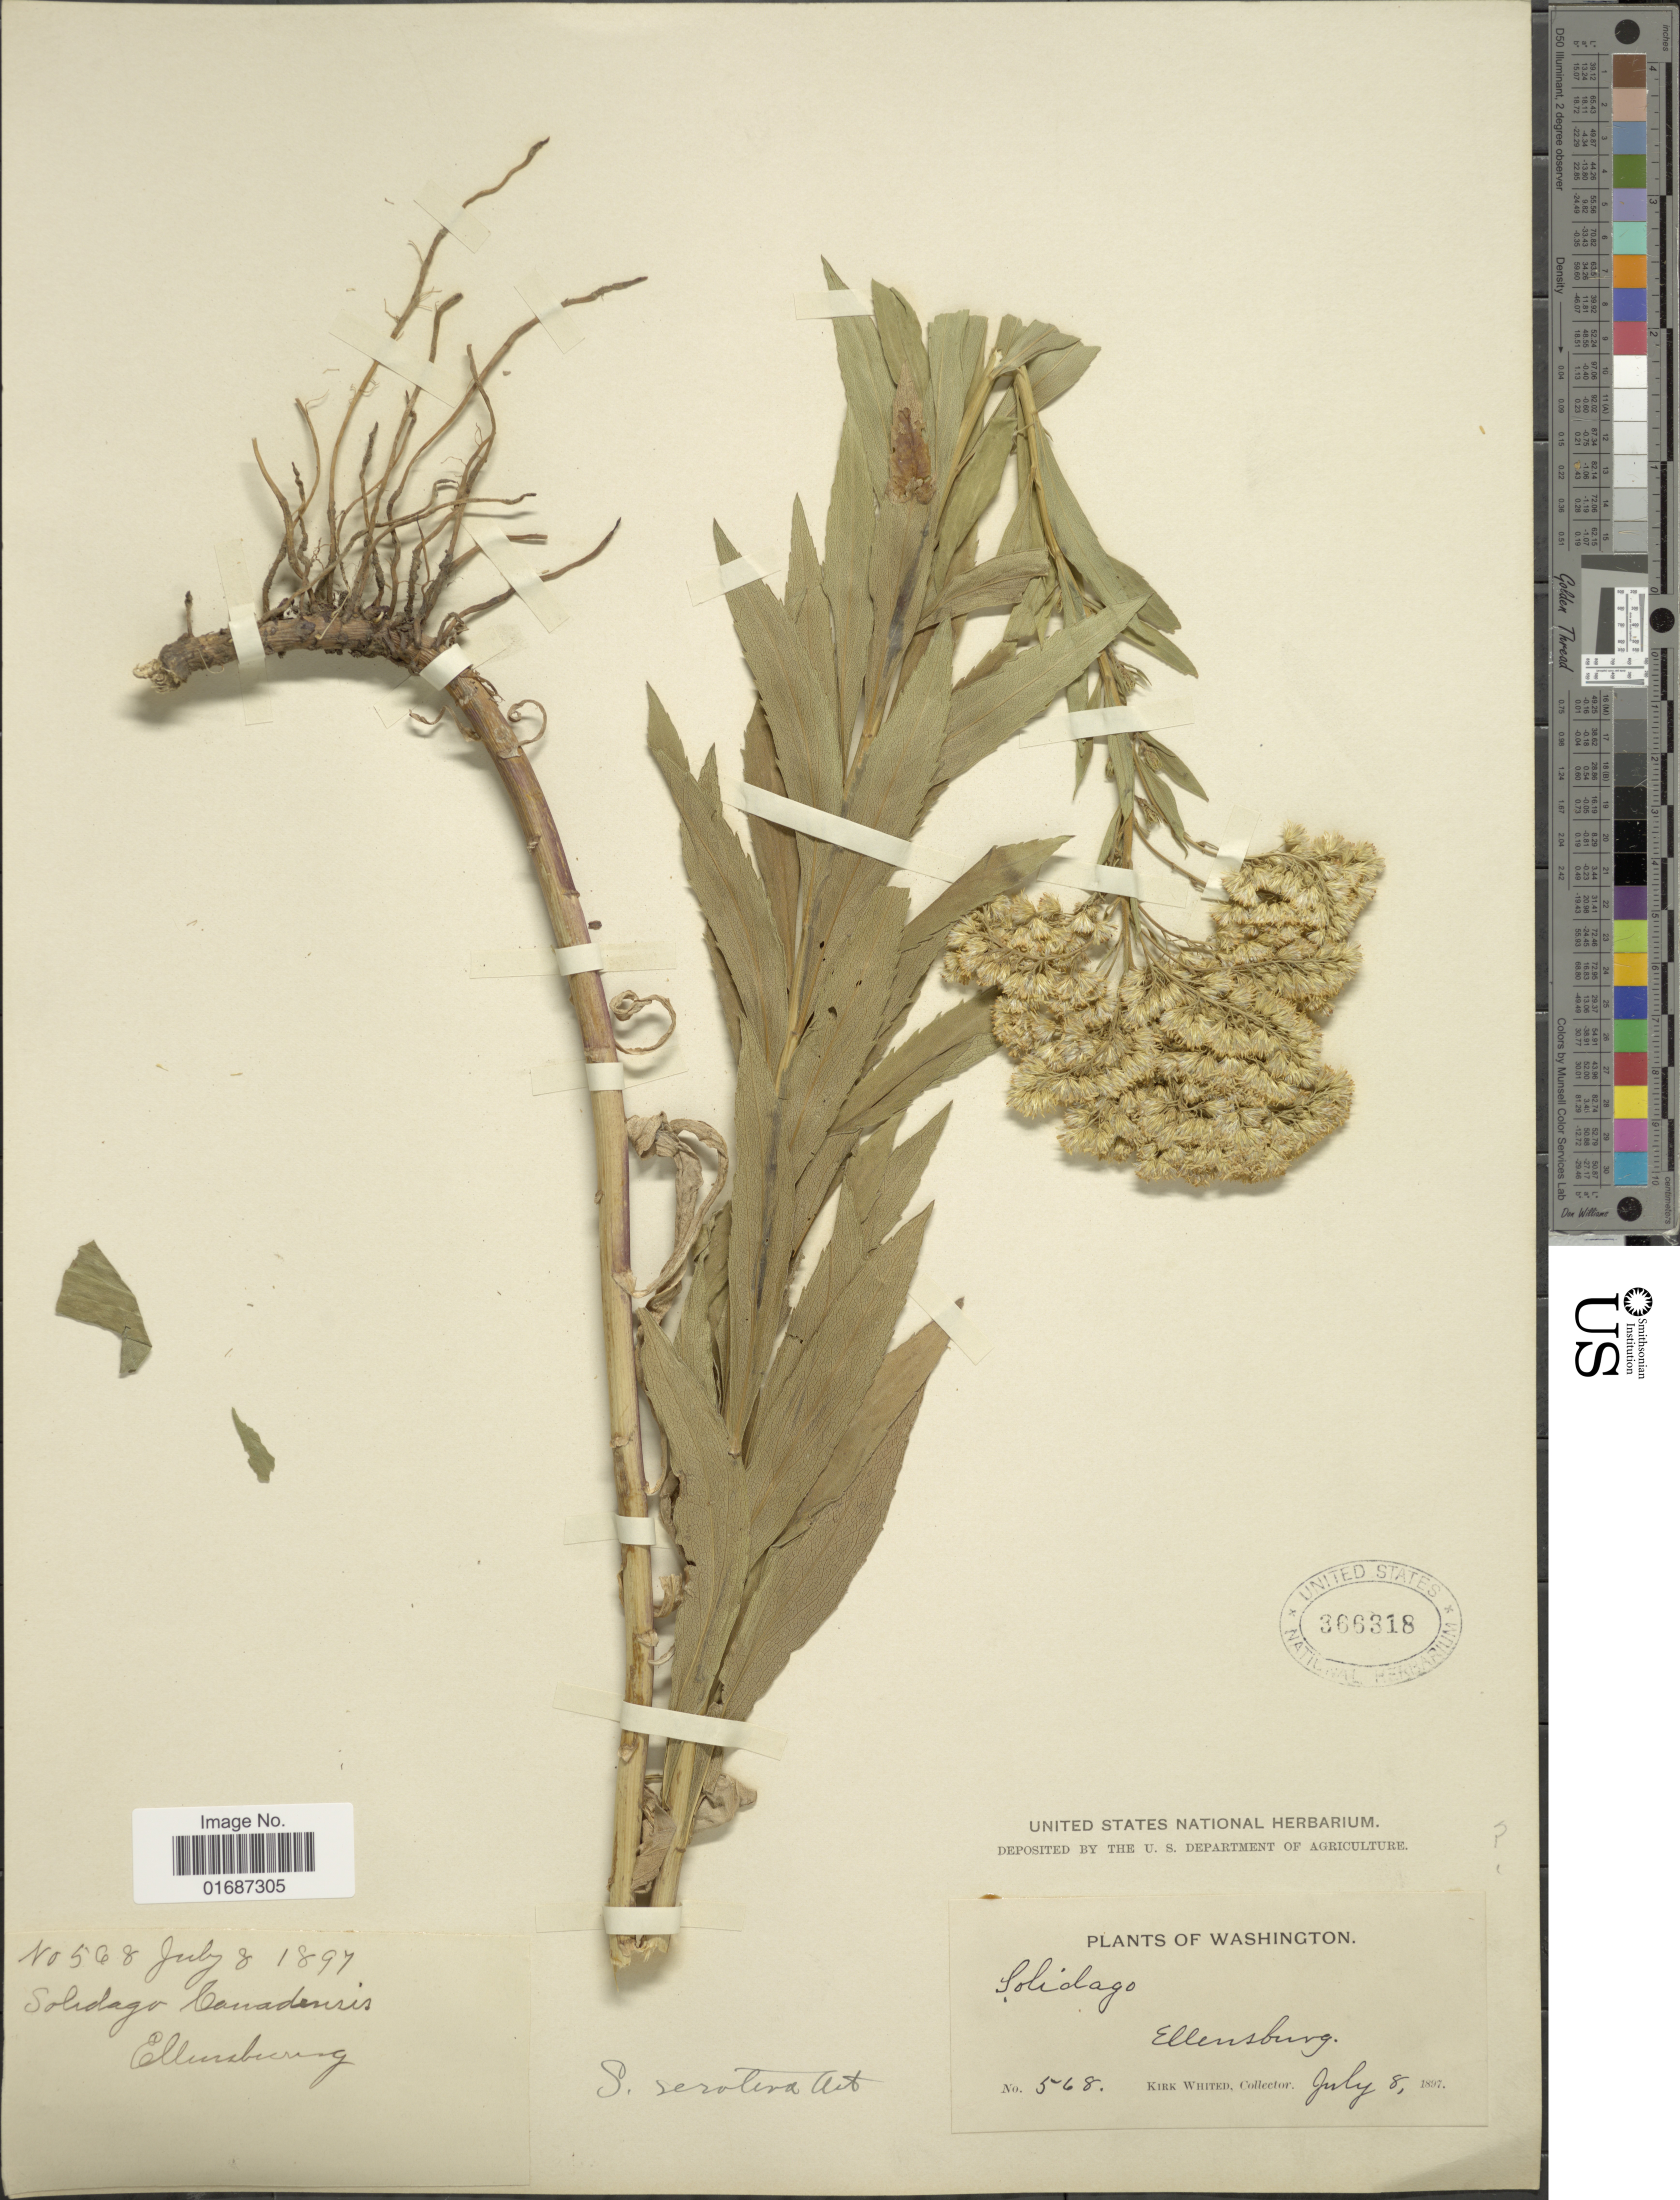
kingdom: Plantae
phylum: Tracheophyta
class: Magnoliopsida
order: Asterales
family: Asteraceae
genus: Solidago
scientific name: Solidago gigantea var. leiophylla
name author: Fernald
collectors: K. Whited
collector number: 568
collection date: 1897-07-08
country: United States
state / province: Washington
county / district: Kittitas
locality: Ellensburg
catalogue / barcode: US 366318